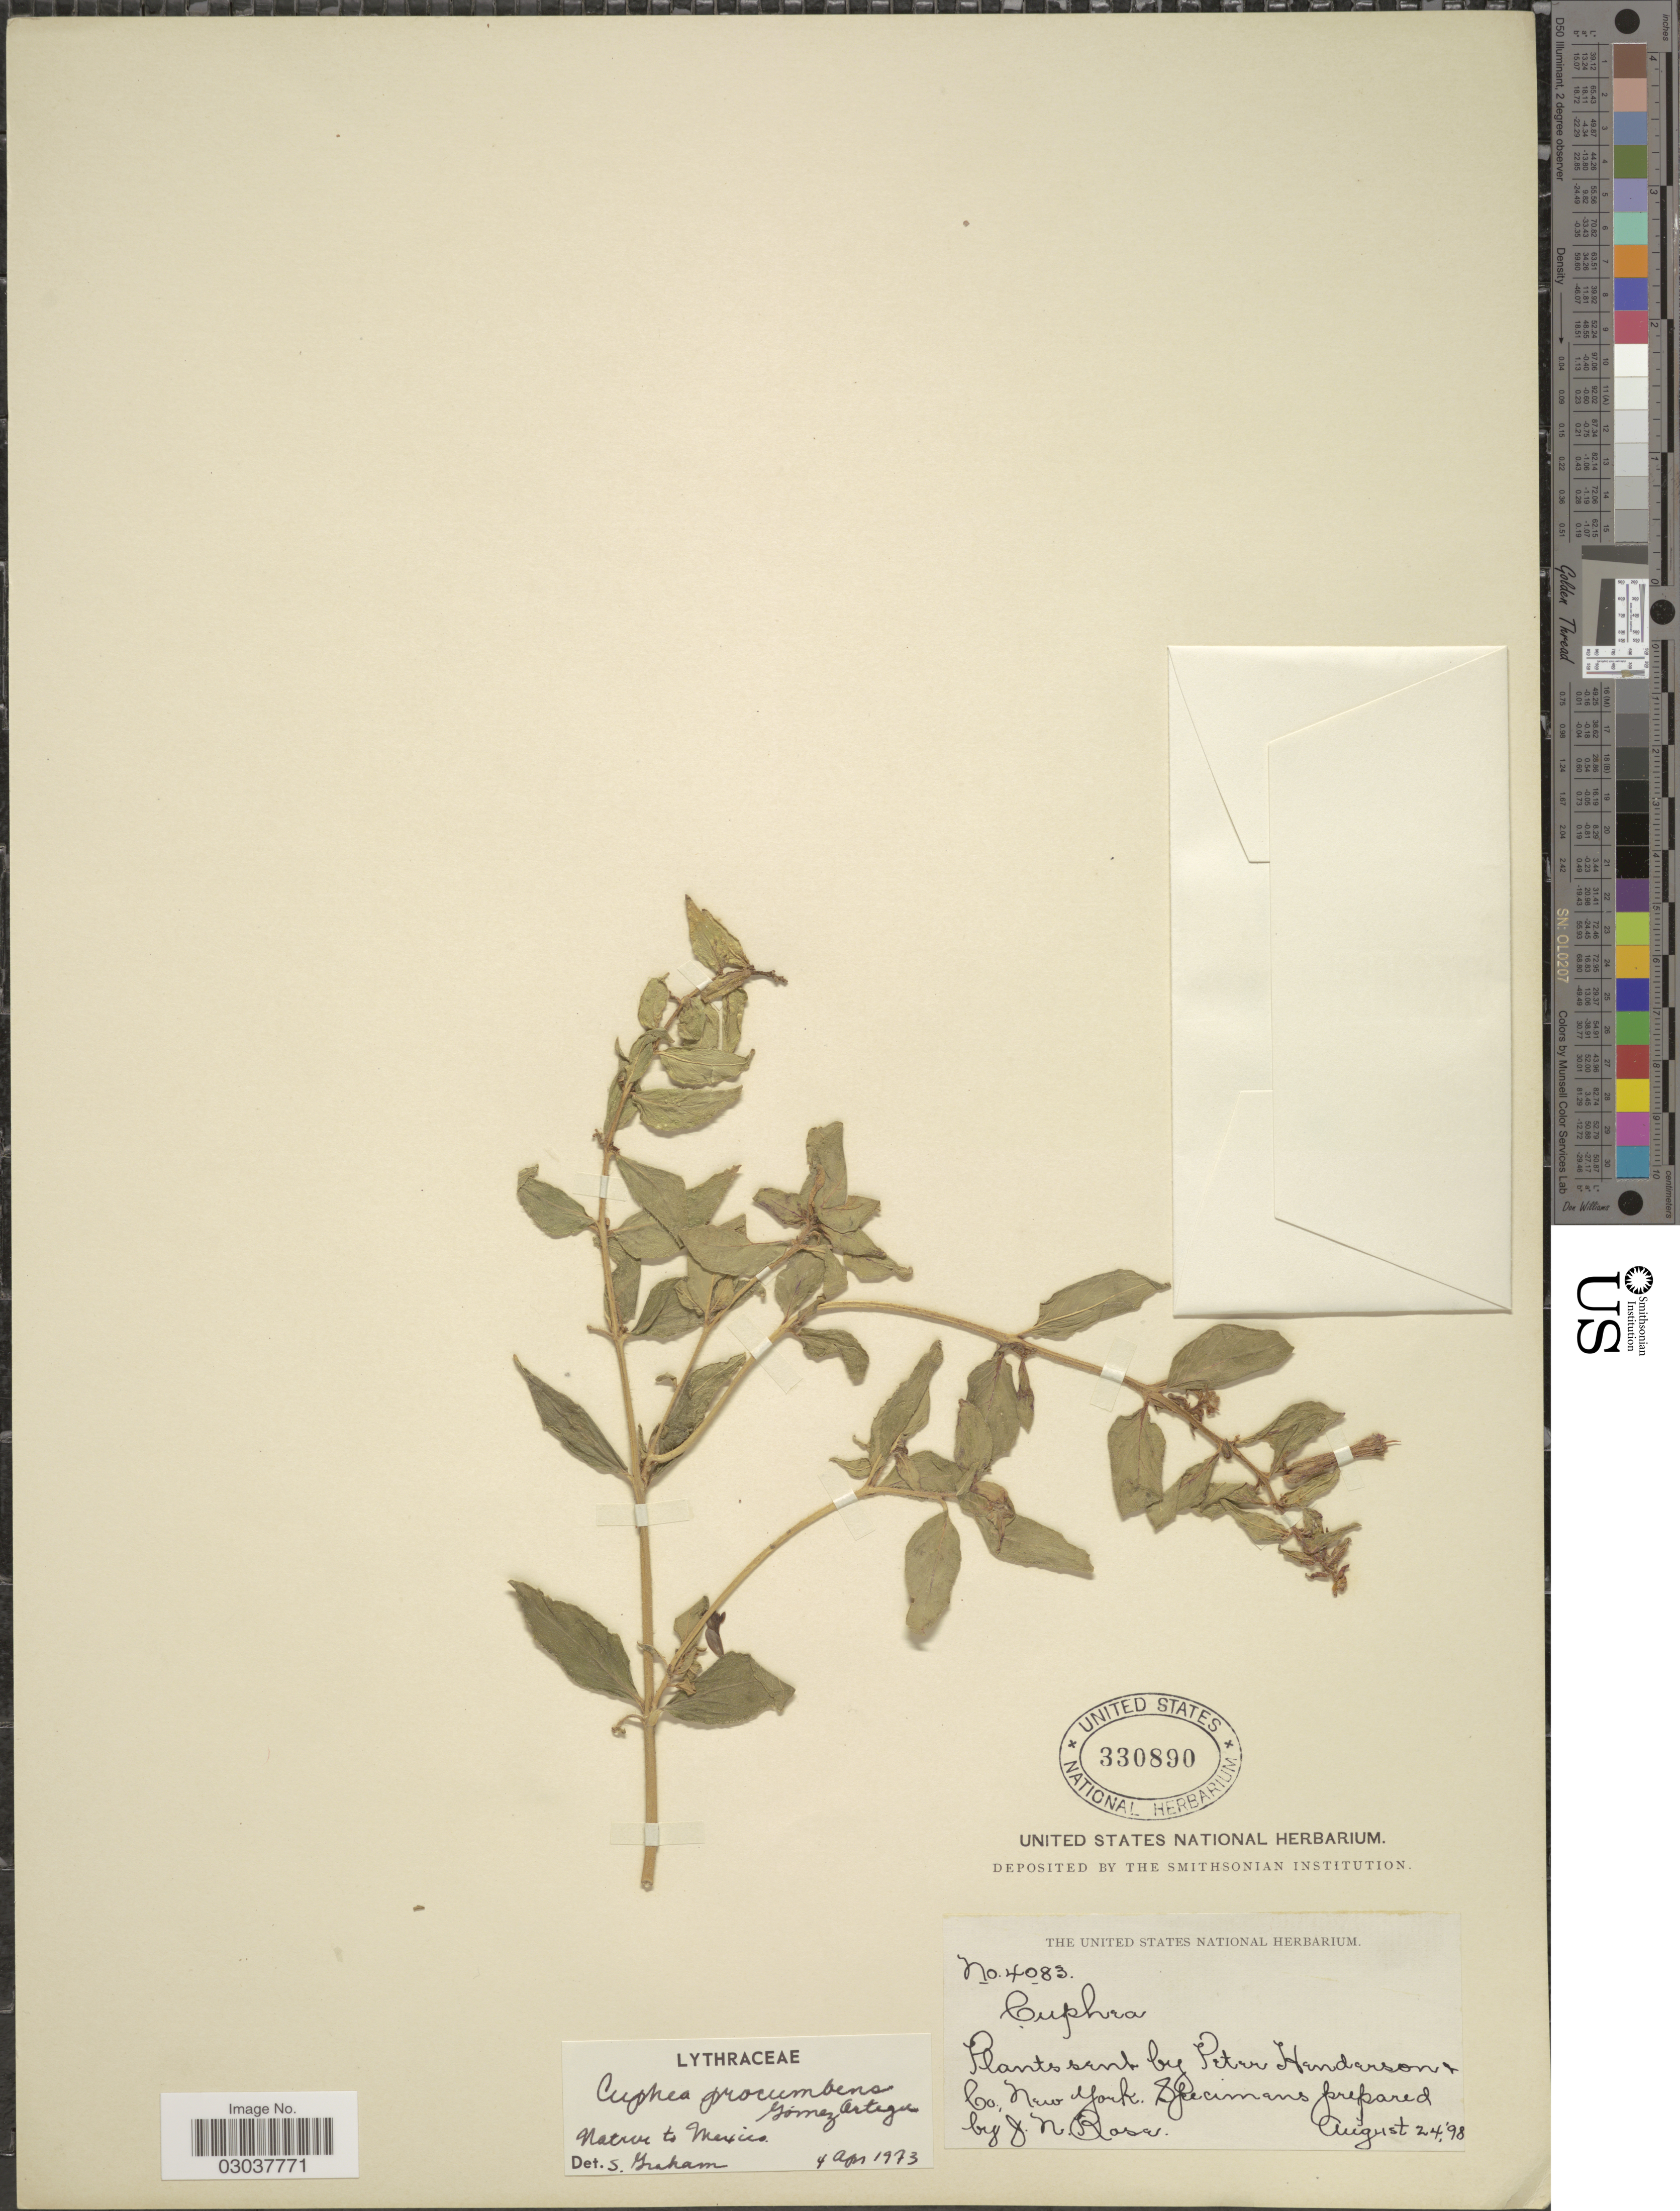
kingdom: Plantae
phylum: Tracheophyta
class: Magnoliopsida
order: Myrtales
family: Lythraceae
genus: Cuphea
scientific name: Cuphea procumbens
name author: L.D. Gómez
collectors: J. N. Rose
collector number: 4083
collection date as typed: Transcribed d/m/y: 24/8/98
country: United States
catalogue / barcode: US 330890